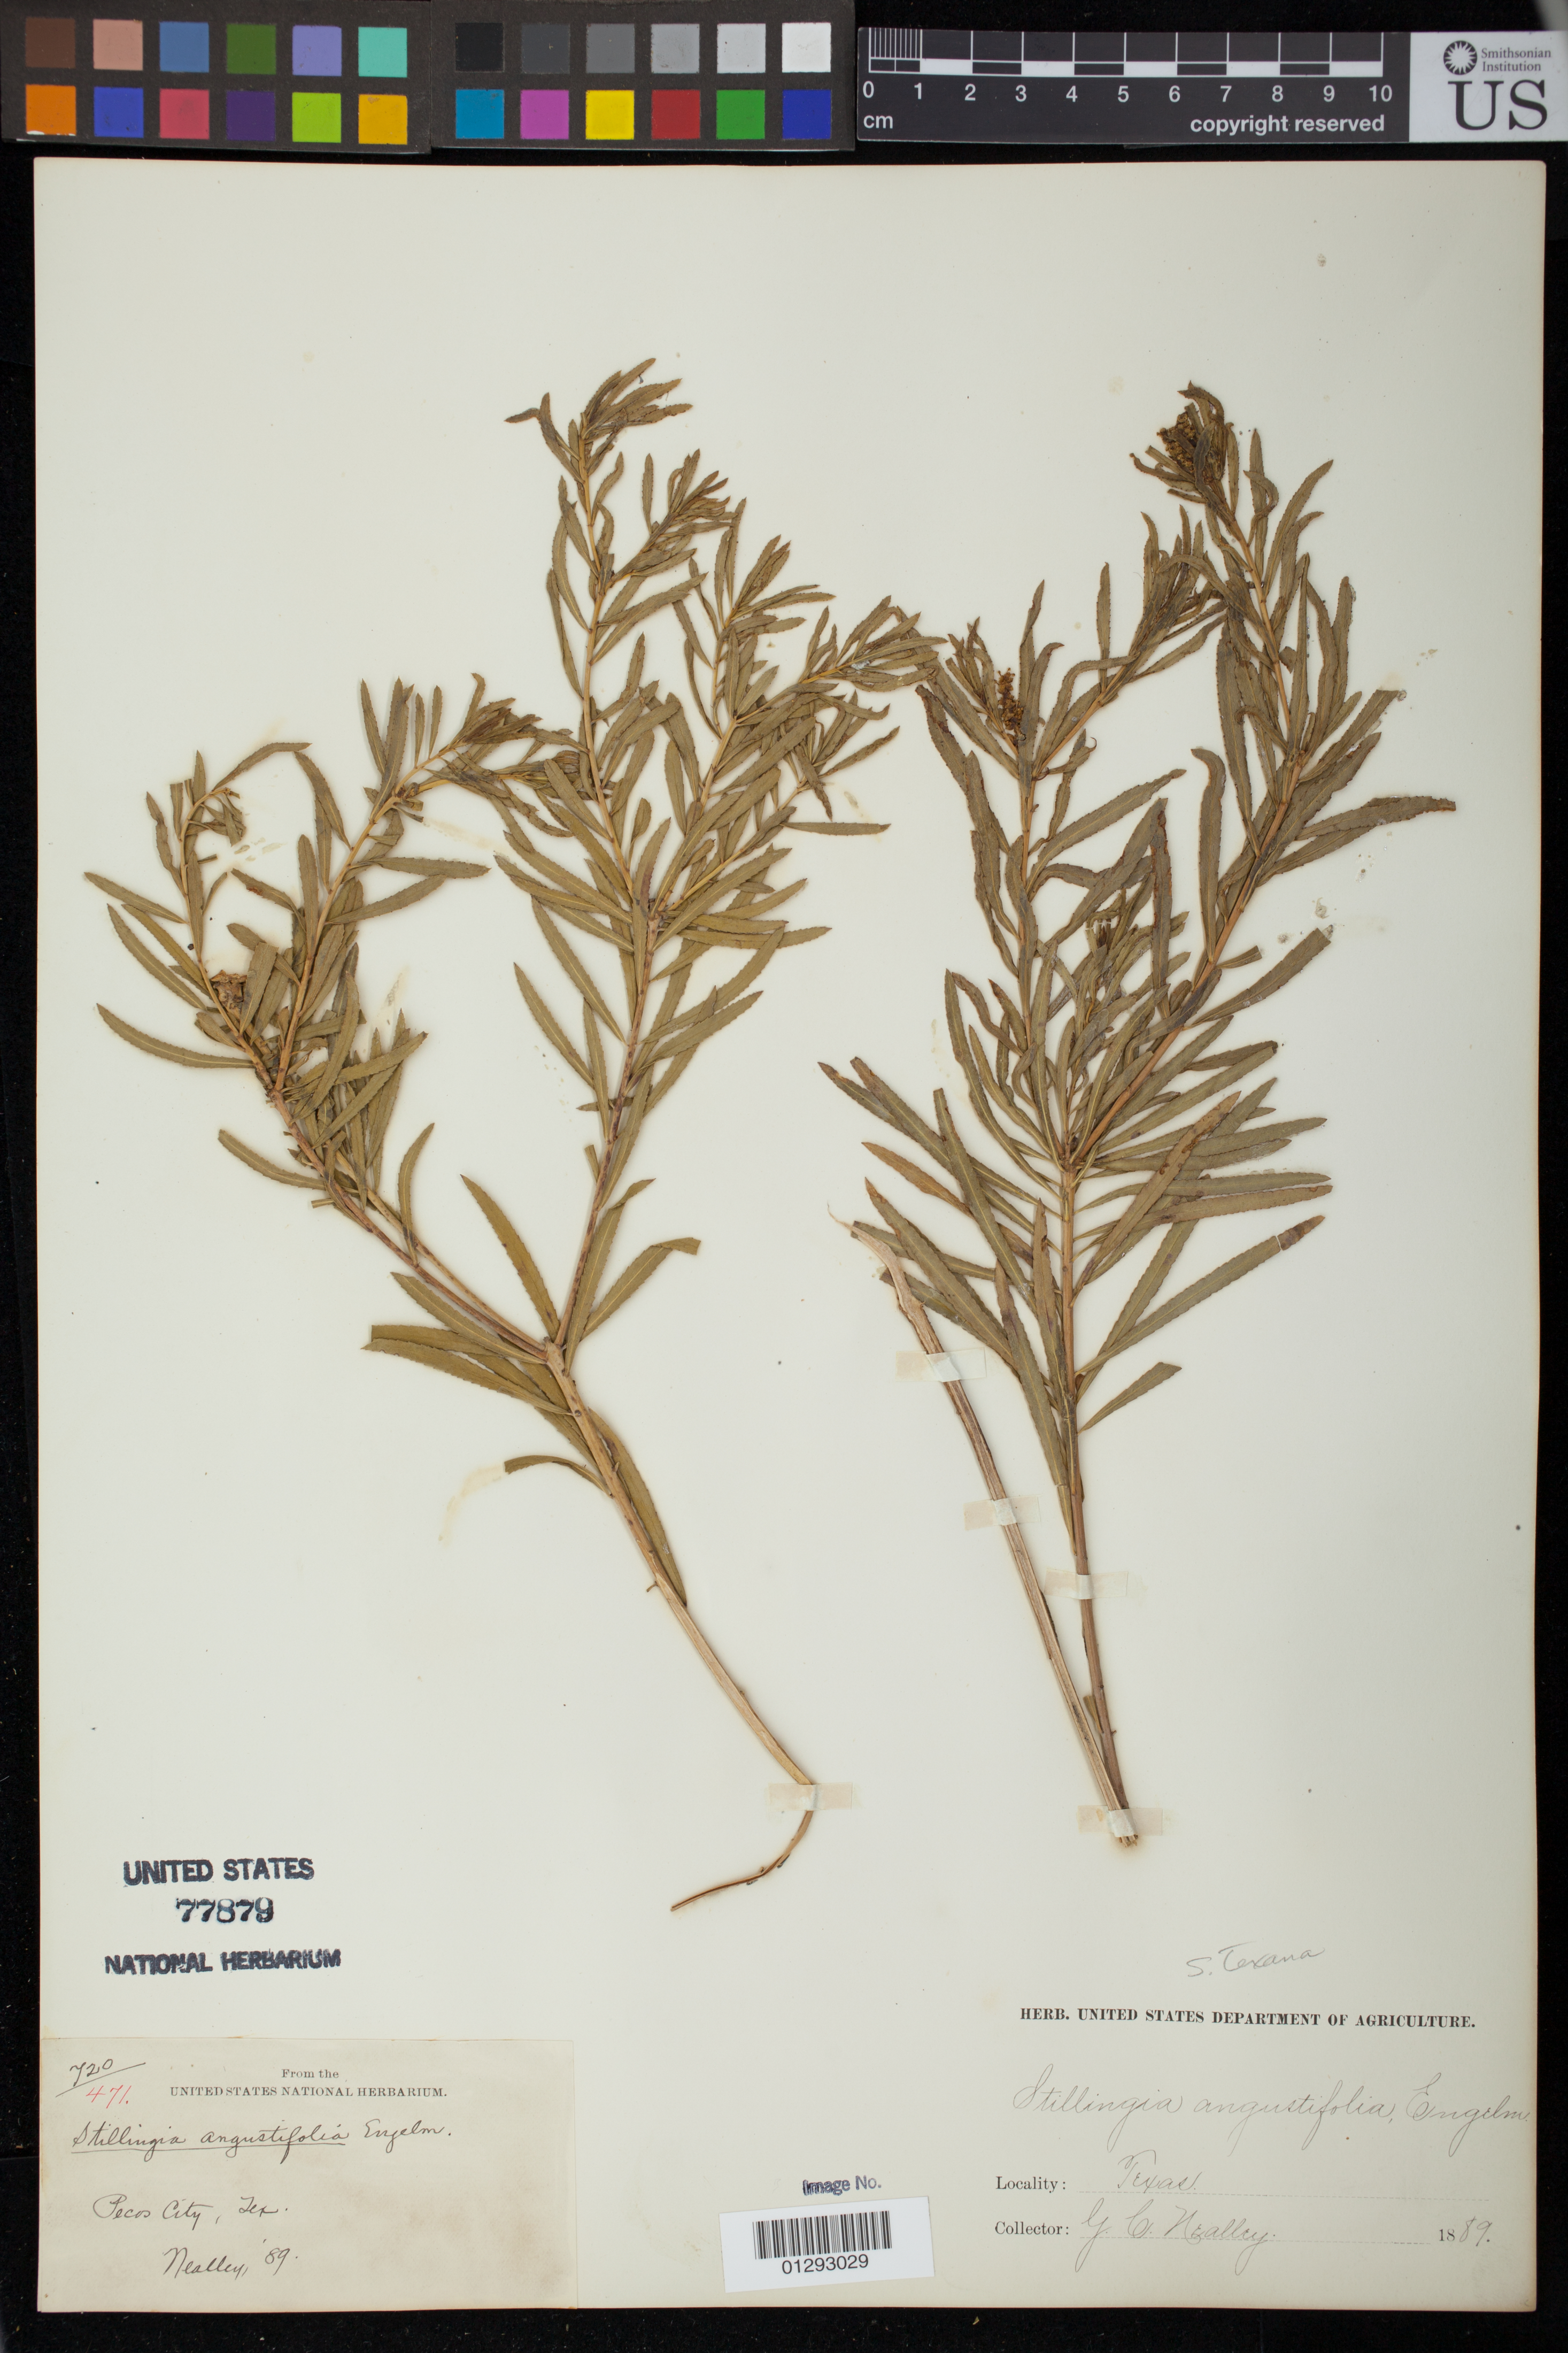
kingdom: Plantae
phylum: Tracheophyta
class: Magnoliopsida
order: Malpighiales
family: Euphorbiaceae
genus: Stillingia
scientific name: Stillingia texana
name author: I.M. Johnst.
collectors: G. C. Nealley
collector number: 720/471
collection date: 1889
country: United States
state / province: Texas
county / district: Reeves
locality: Pecos City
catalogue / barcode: US 77879